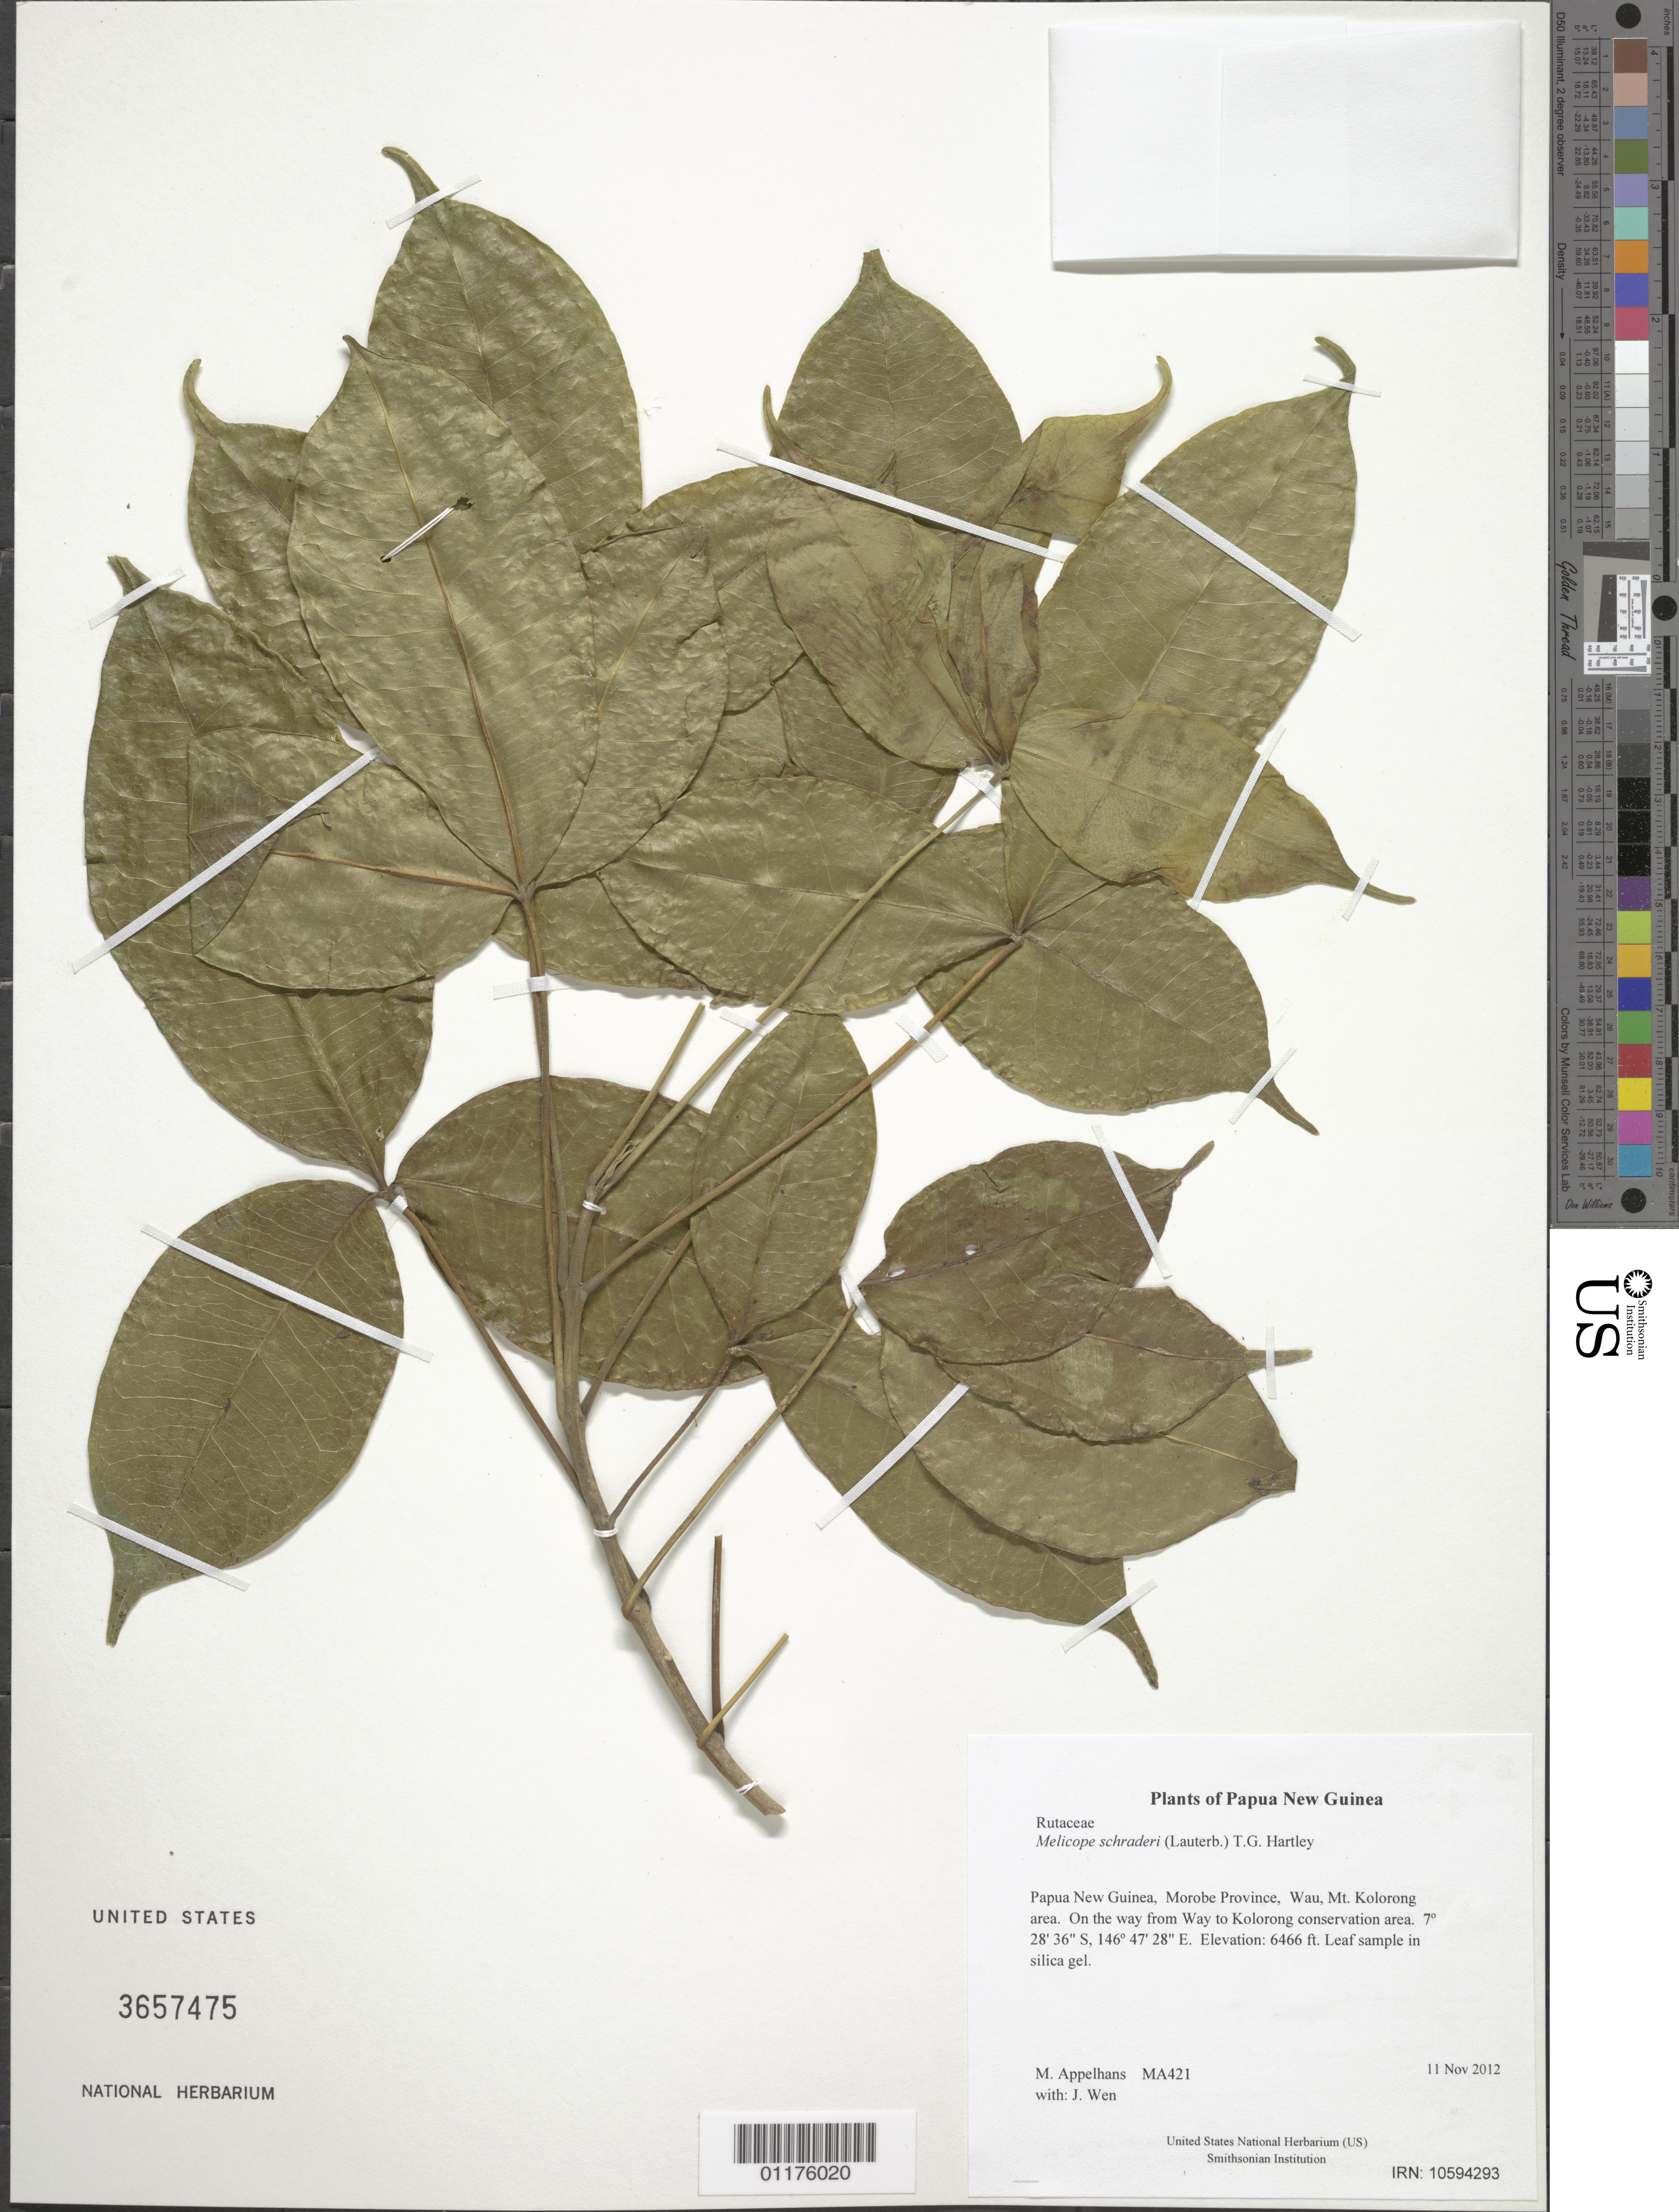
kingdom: Plantae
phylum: Tracheophyta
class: Magnoliopsida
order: Sapindales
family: Rutaceae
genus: Melicope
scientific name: Melicope schraderi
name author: (Lauterb.) T.G. Hartley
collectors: J. Wen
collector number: MA421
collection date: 2012-11-11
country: Papua New Guinea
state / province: Morobe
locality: Wau, Mt. Kolorong area. On the way from Way to Kolorong conservation area.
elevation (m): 1971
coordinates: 7 28.600 S, 146 47.468 E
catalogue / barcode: US 3657475